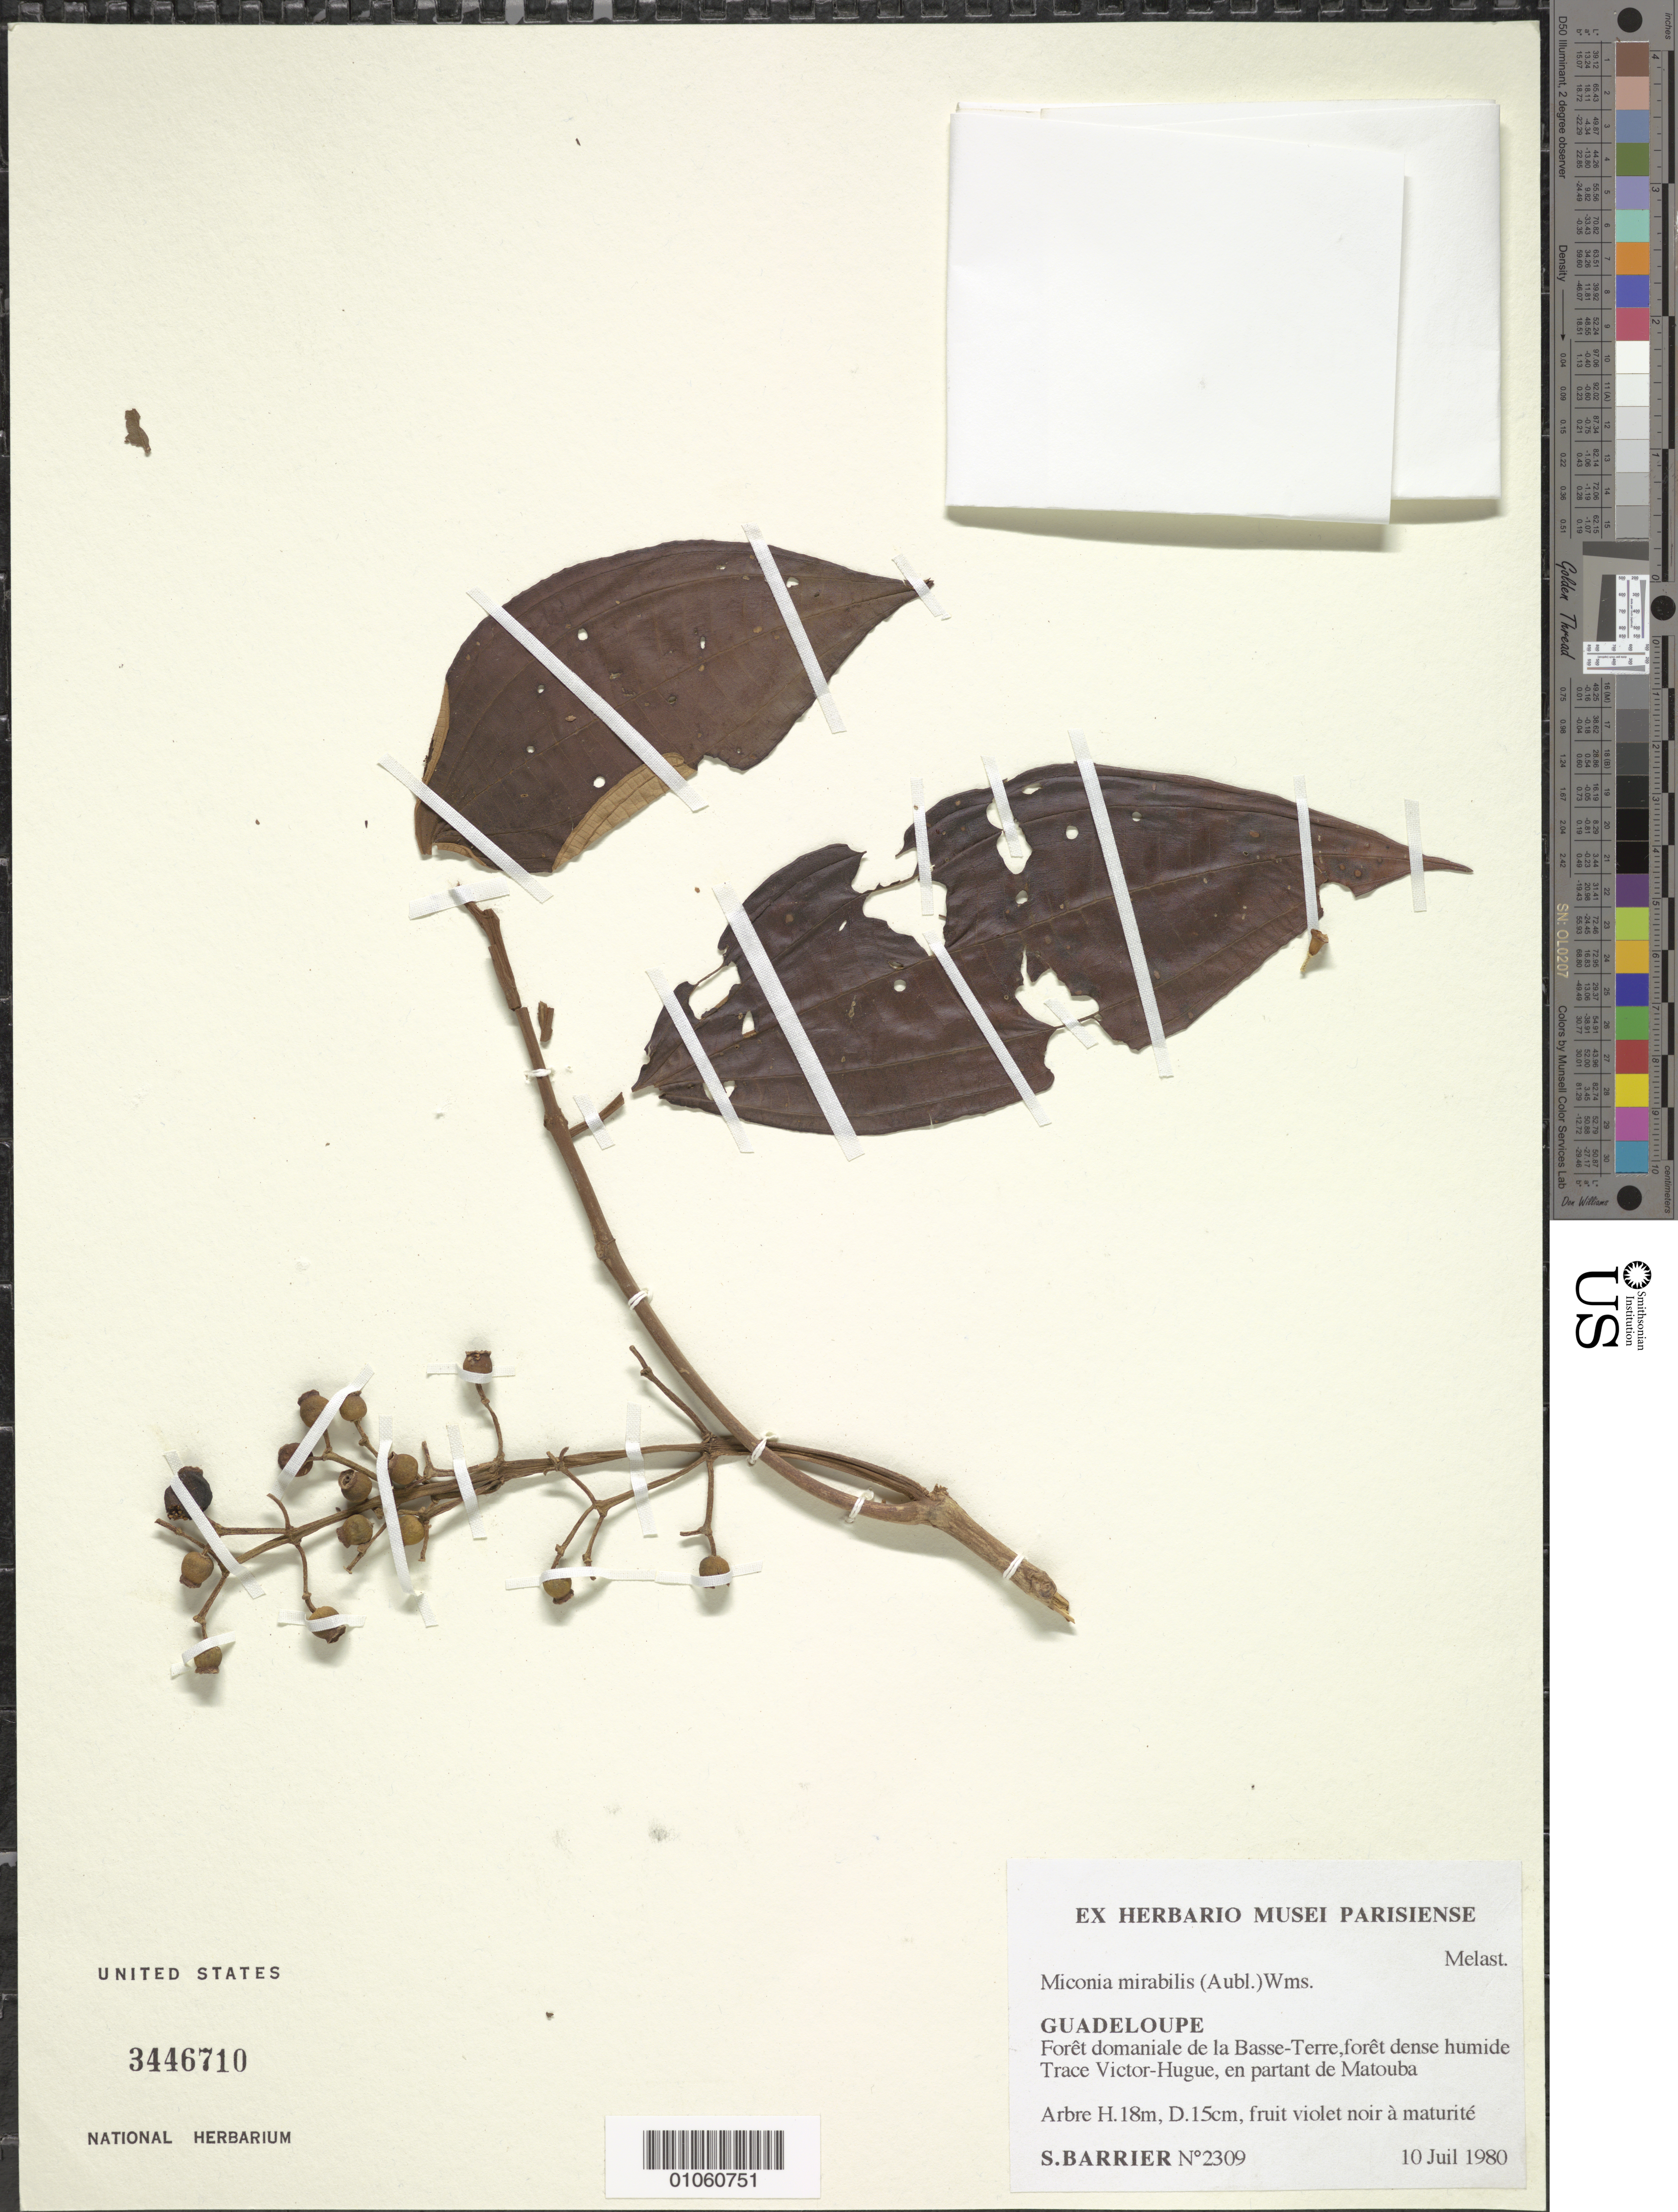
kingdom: Plantae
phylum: Tracheophyta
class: Magnoliopsida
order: Myrtales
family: Melastomataceae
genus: Miconia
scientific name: Miconia mirabilis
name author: (Aubl.) L.O. Williams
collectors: S. Barrier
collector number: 2309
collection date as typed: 10 Jul 1980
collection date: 1980-07-10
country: Guadeloupe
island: Basse Terre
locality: Trace Victor-Hugue, en partant de Matouba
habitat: Forêt dense humide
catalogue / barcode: US 3446710